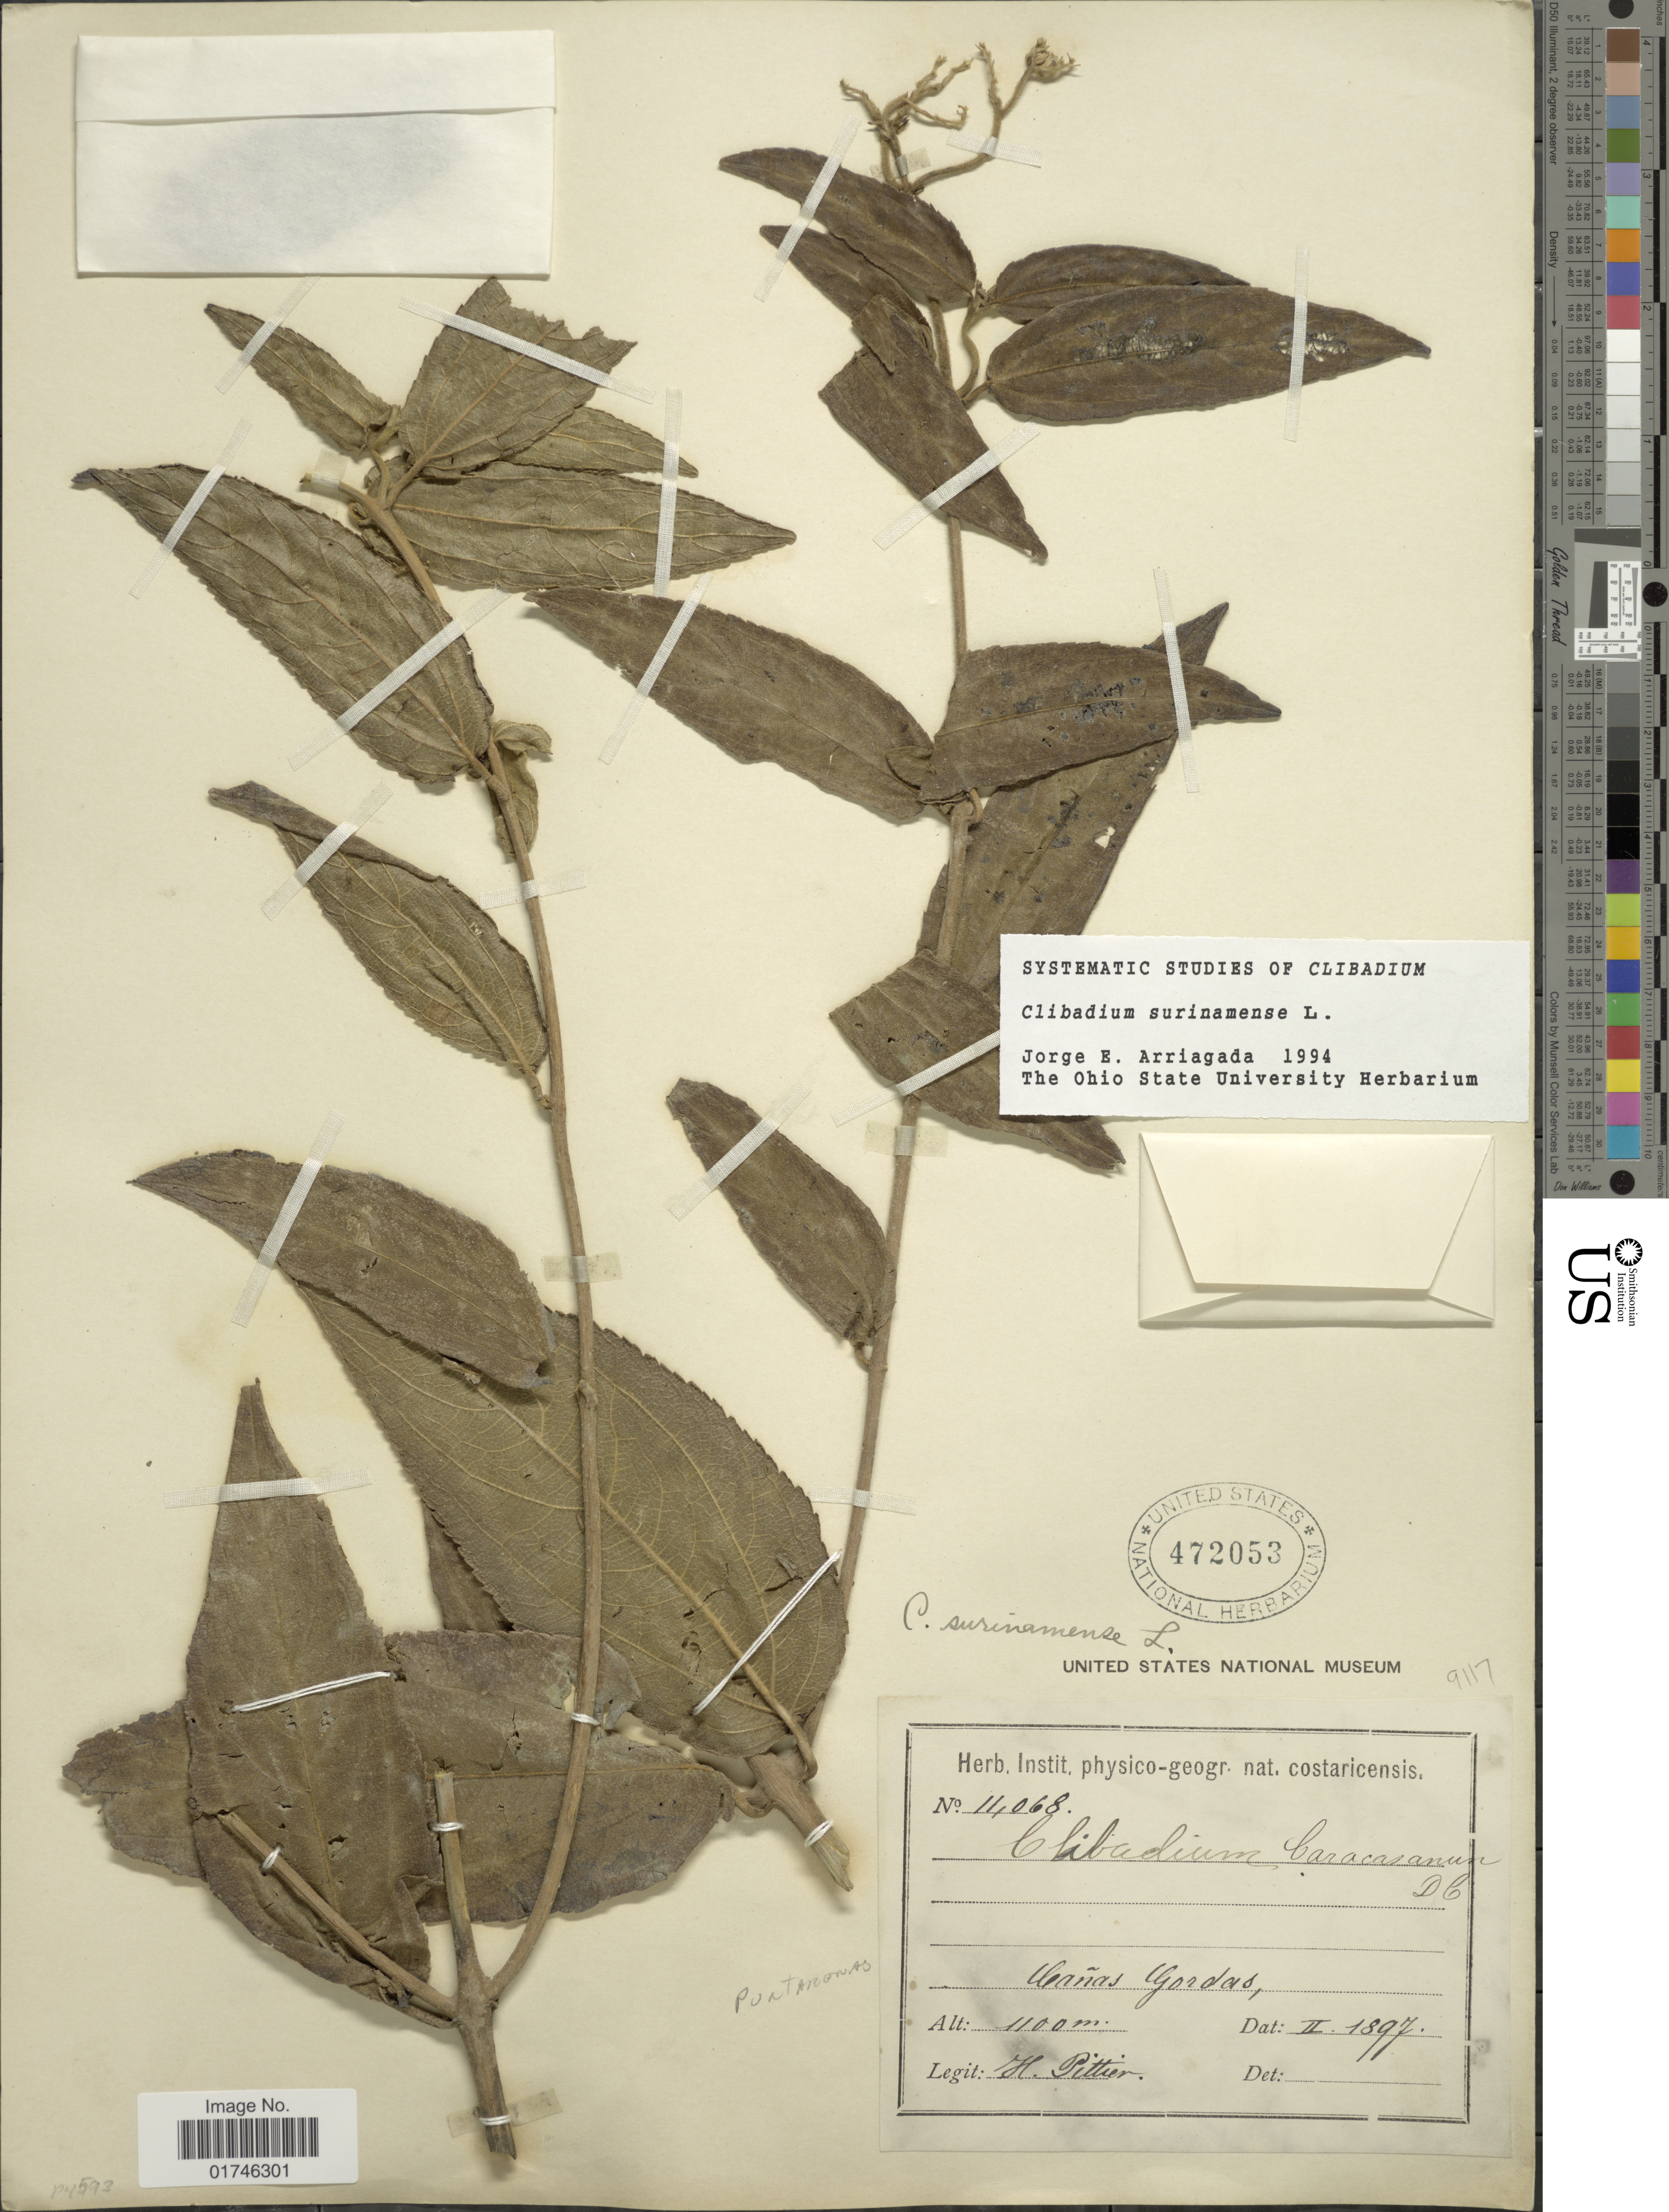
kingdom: Plantae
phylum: Tracheophyta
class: Magnoliopsida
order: Asterales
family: Asteraceae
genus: Clibadium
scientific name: Clibadium surinamense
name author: L.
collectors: H. F. Pittier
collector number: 14068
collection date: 1897-02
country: Colombia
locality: Canas Gordas.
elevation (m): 1100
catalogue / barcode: US 472053